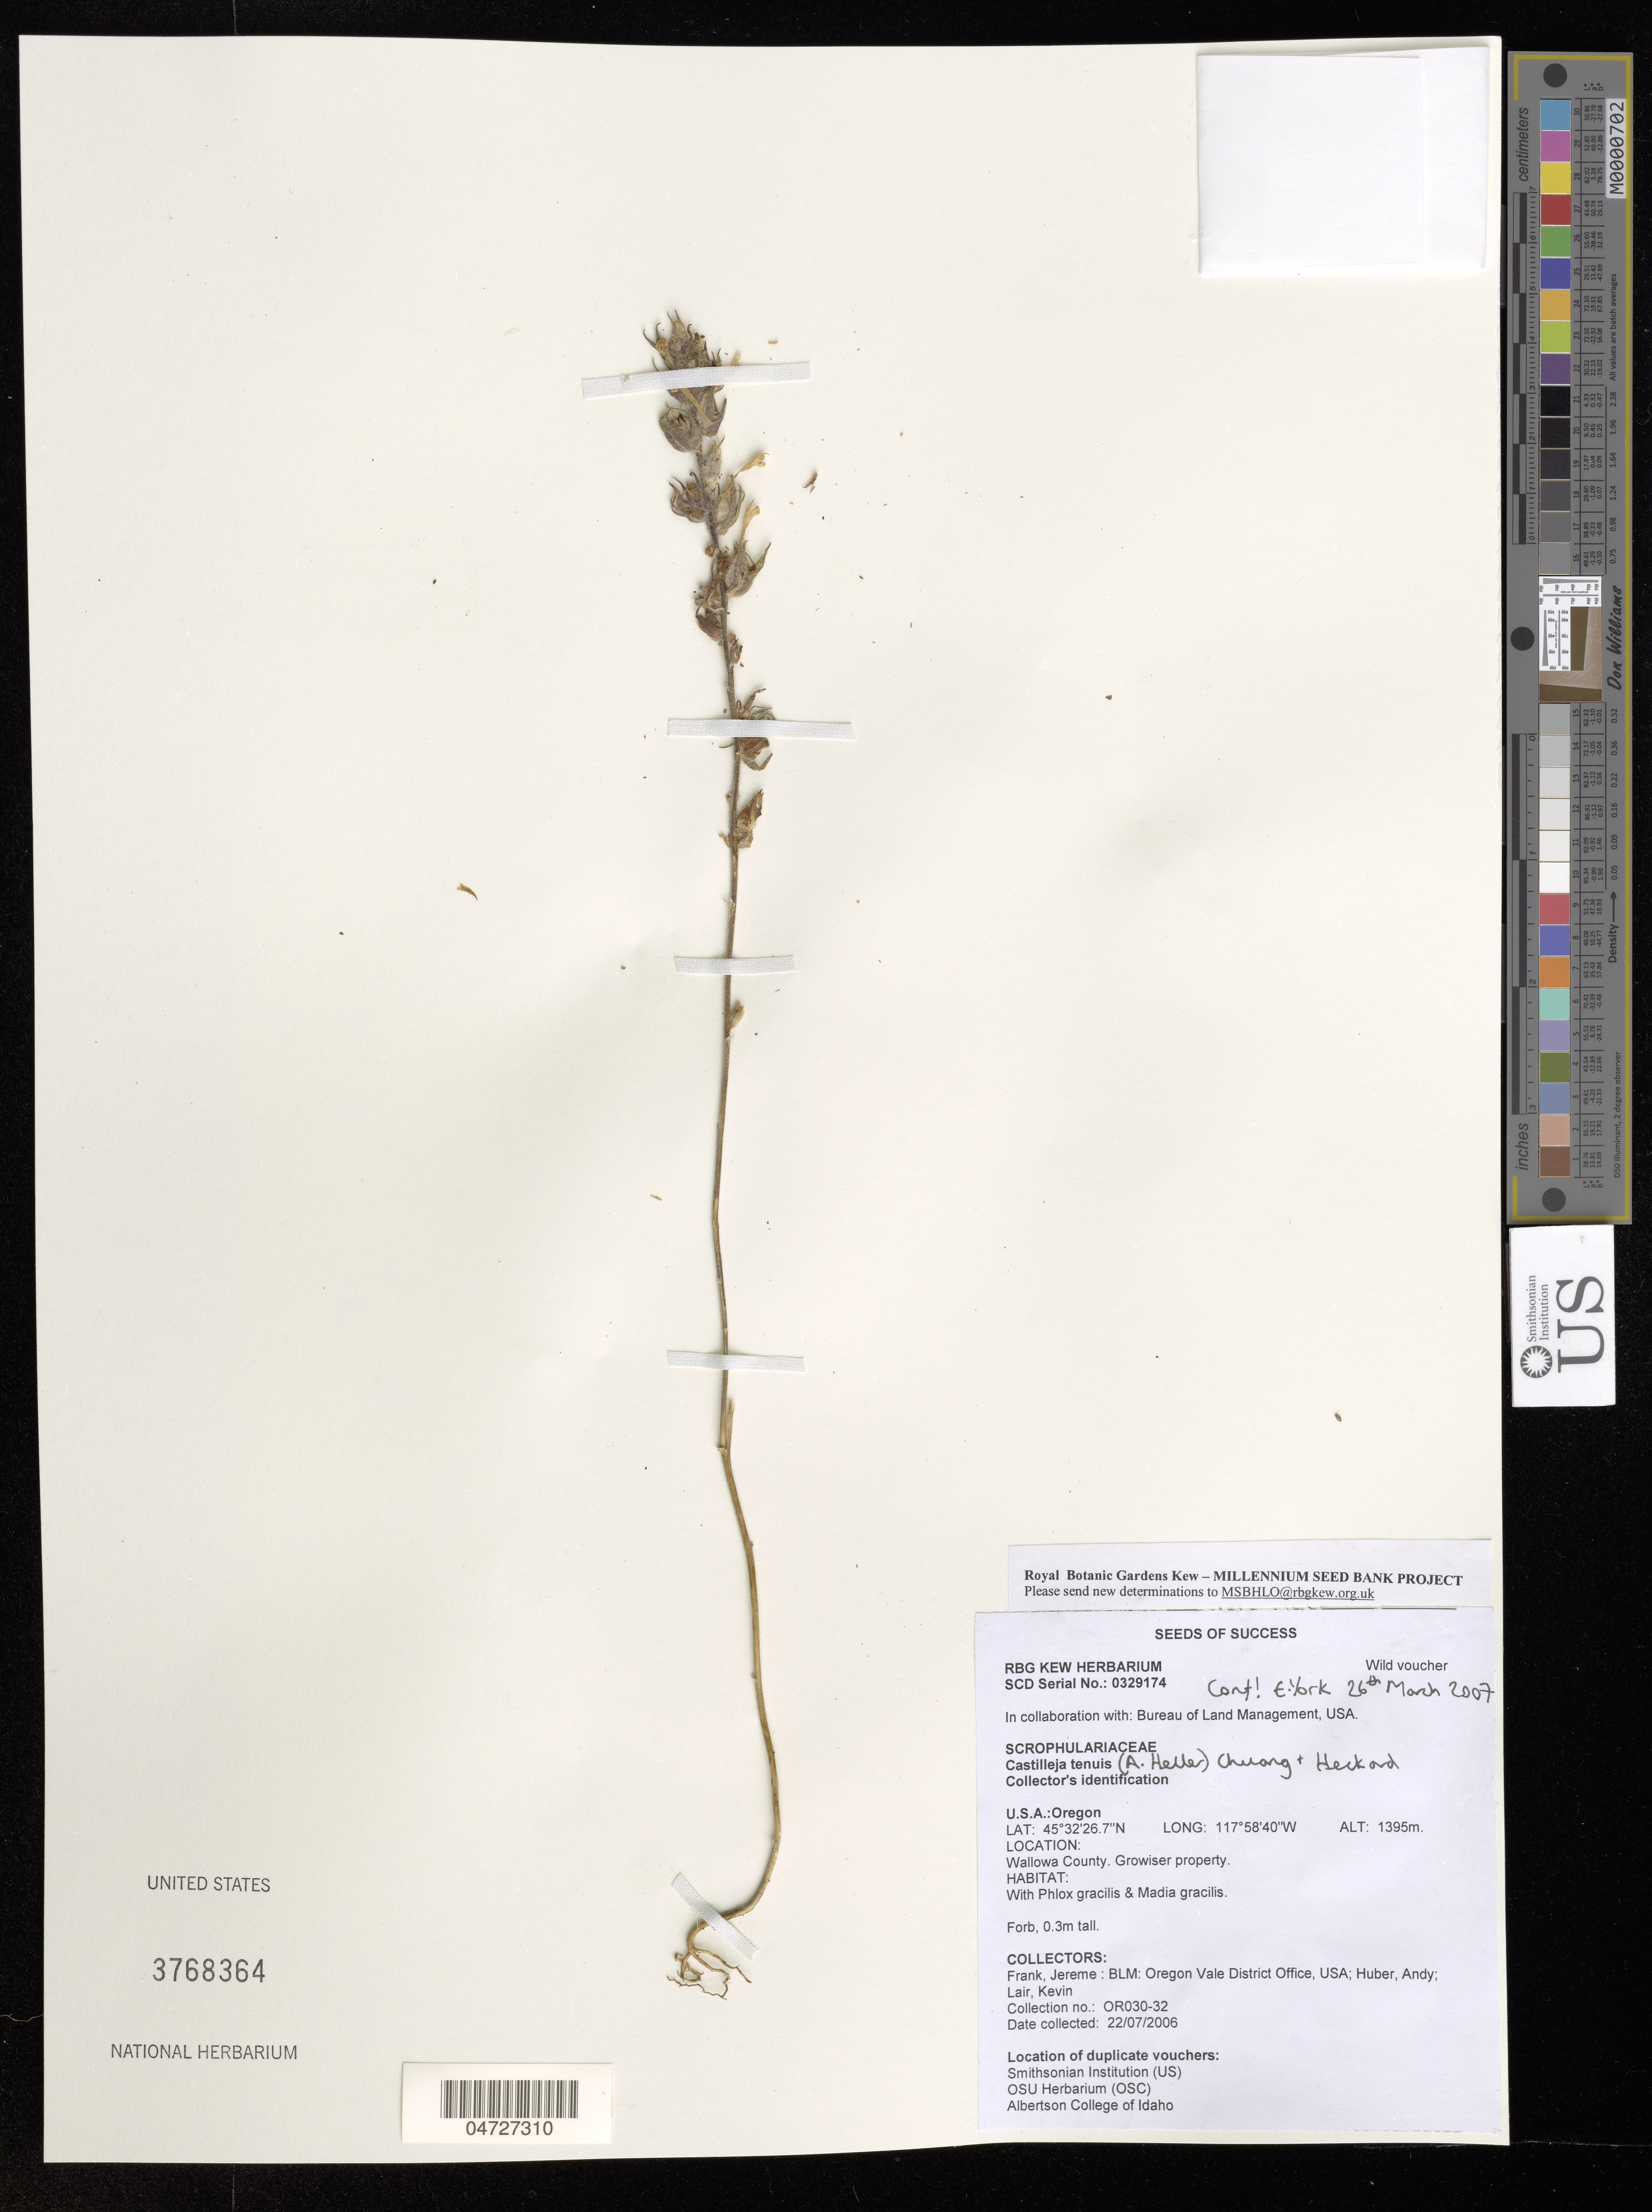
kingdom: Plantae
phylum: Tracheophyta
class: Magnoliopsida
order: Lamiales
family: Orobanchaceae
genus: Castilleja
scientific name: Castilleja tenuis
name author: (A. Heller) T.I. Chuang & Heckard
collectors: J. Frank, A. Huber & K. Lair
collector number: OR030-32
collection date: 2006-07-22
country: United States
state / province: Oregon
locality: Wallowa County. Growiser property.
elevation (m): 1395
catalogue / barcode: US 3768364